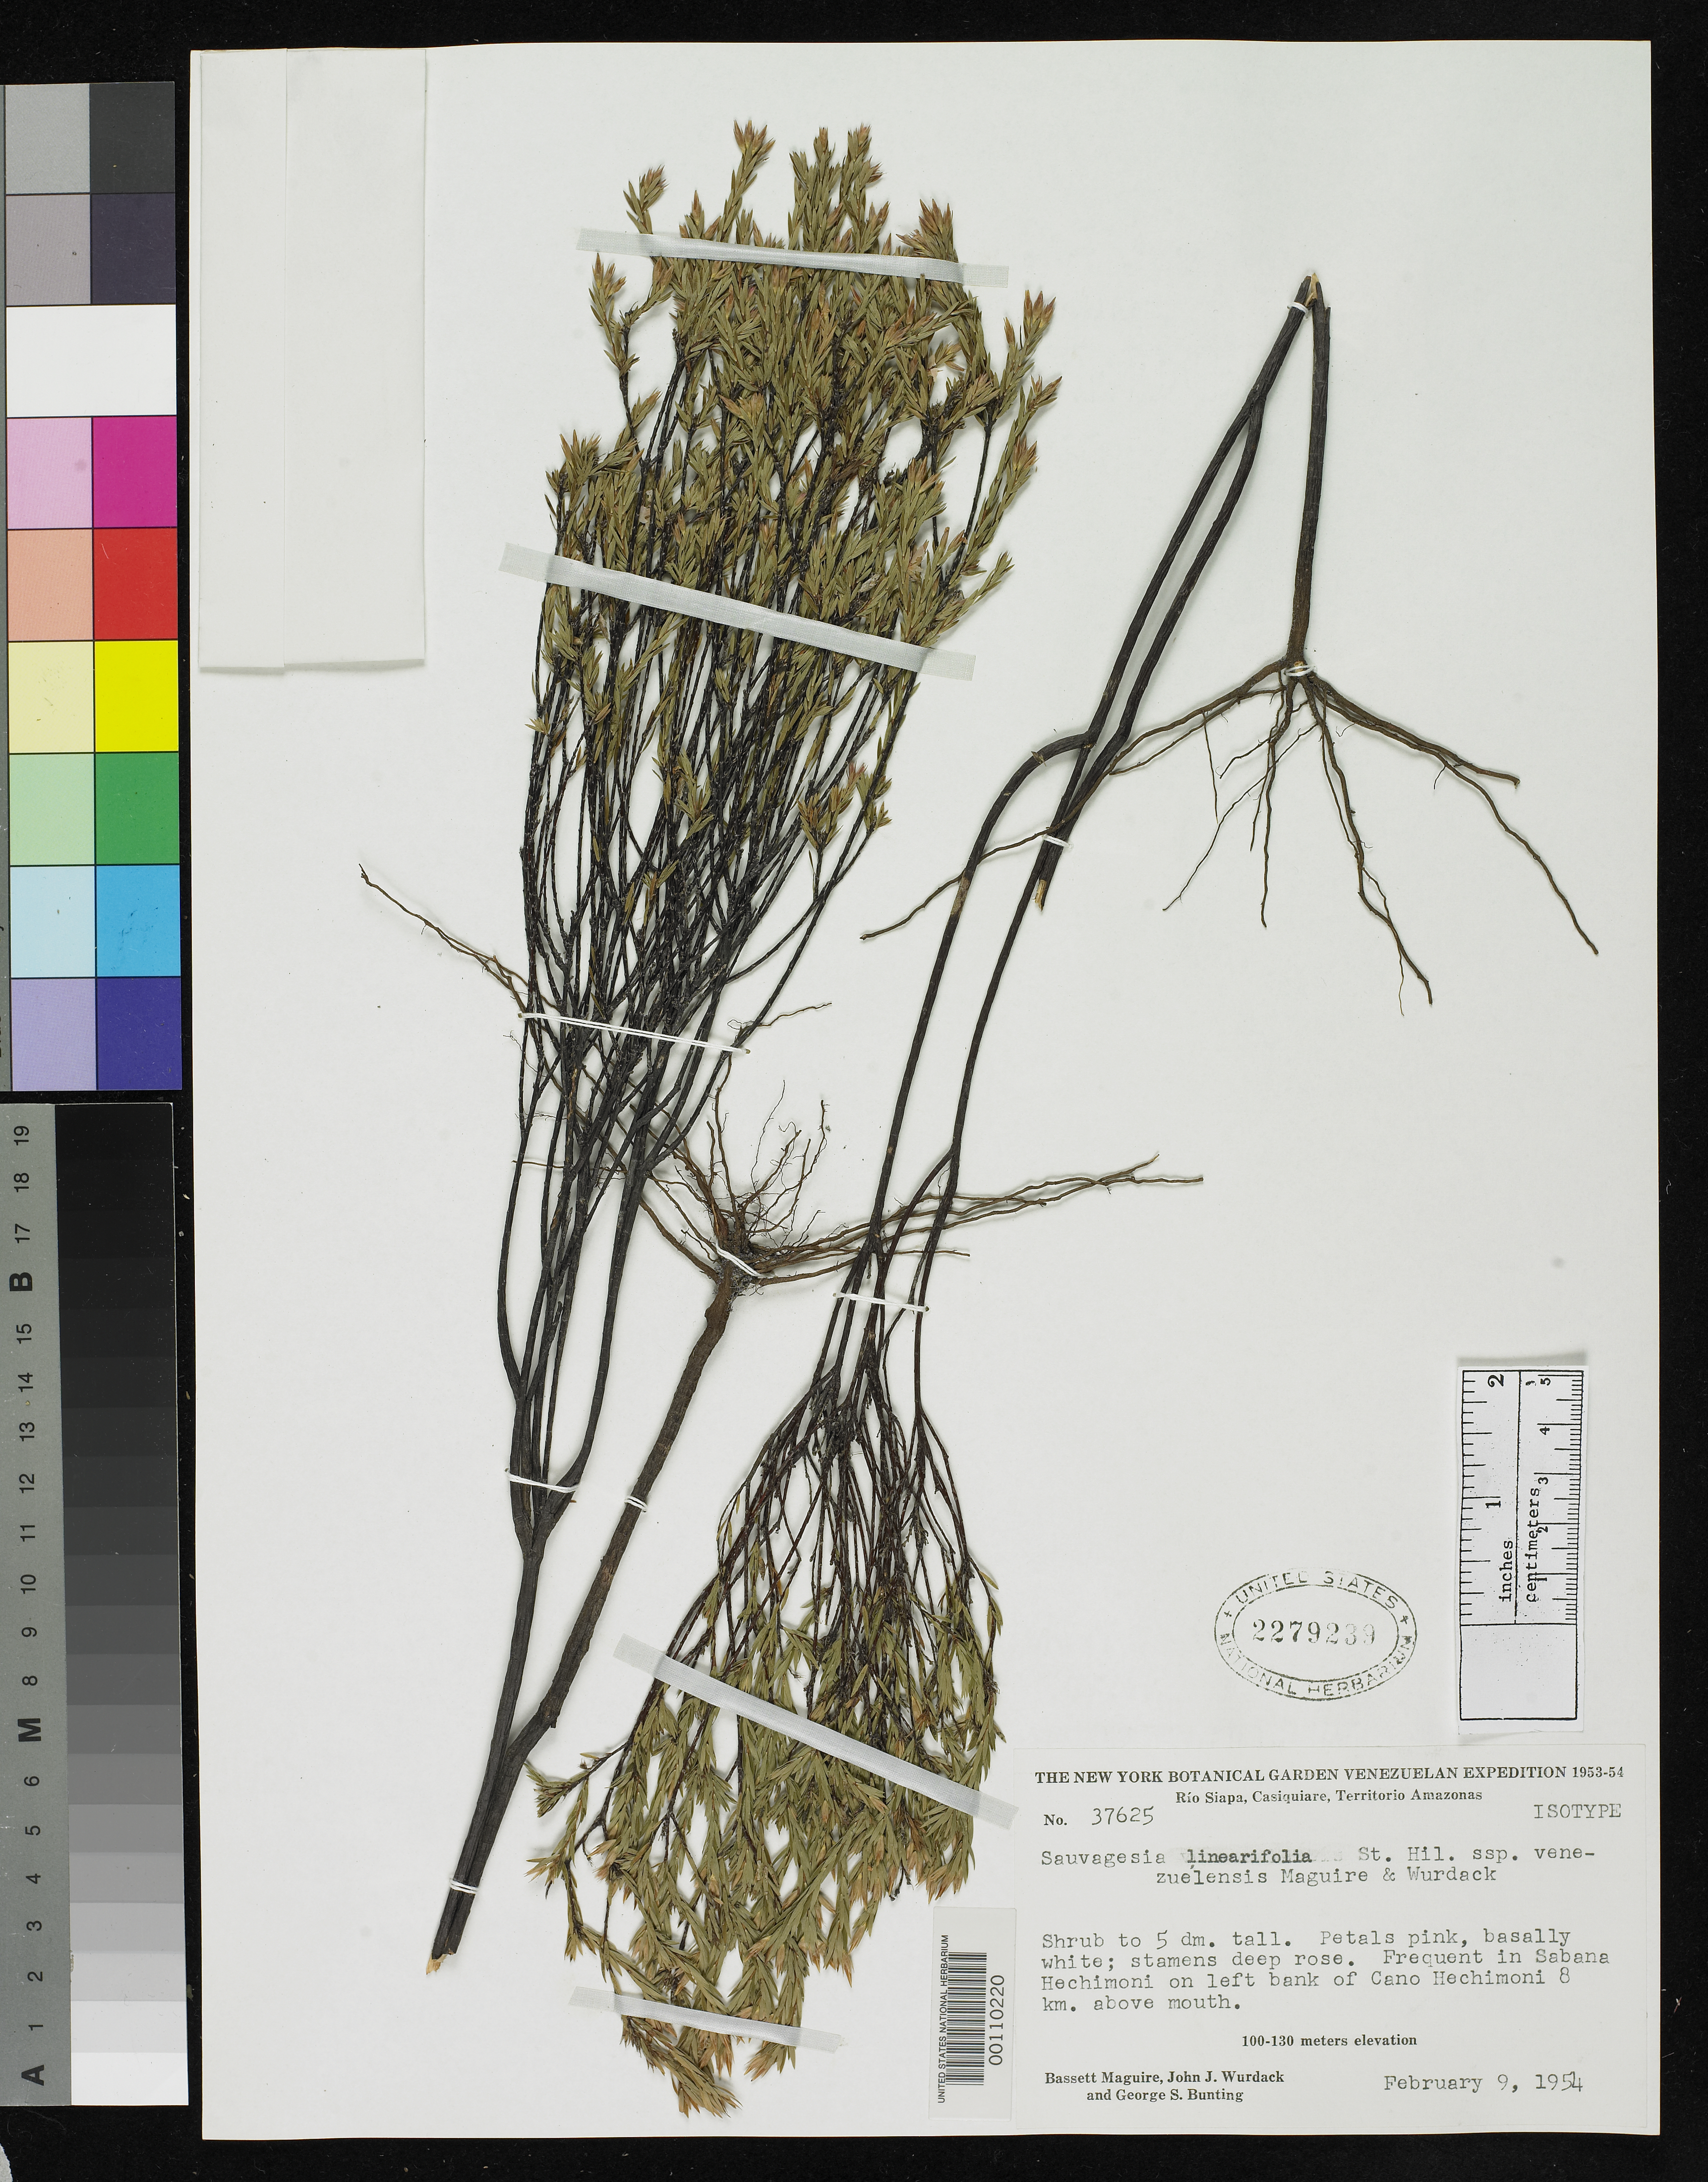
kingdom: Plantae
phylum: Tracheophyta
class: Magnoliopsida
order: Malpighiales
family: Ochnaceae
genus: Sauvagesia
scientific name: Sauvagesia linearifolia subsp. venezuelensis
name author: Maguire & Wurdack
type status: Isotype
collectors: B. Maguire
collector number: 37625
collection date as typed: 09 Feb 1954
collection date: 1954-02-09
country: Venezuela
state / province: Amazonas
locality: Sabana Hechimoni, left bank of Cano Hechimoni.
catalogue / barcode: US 2279239